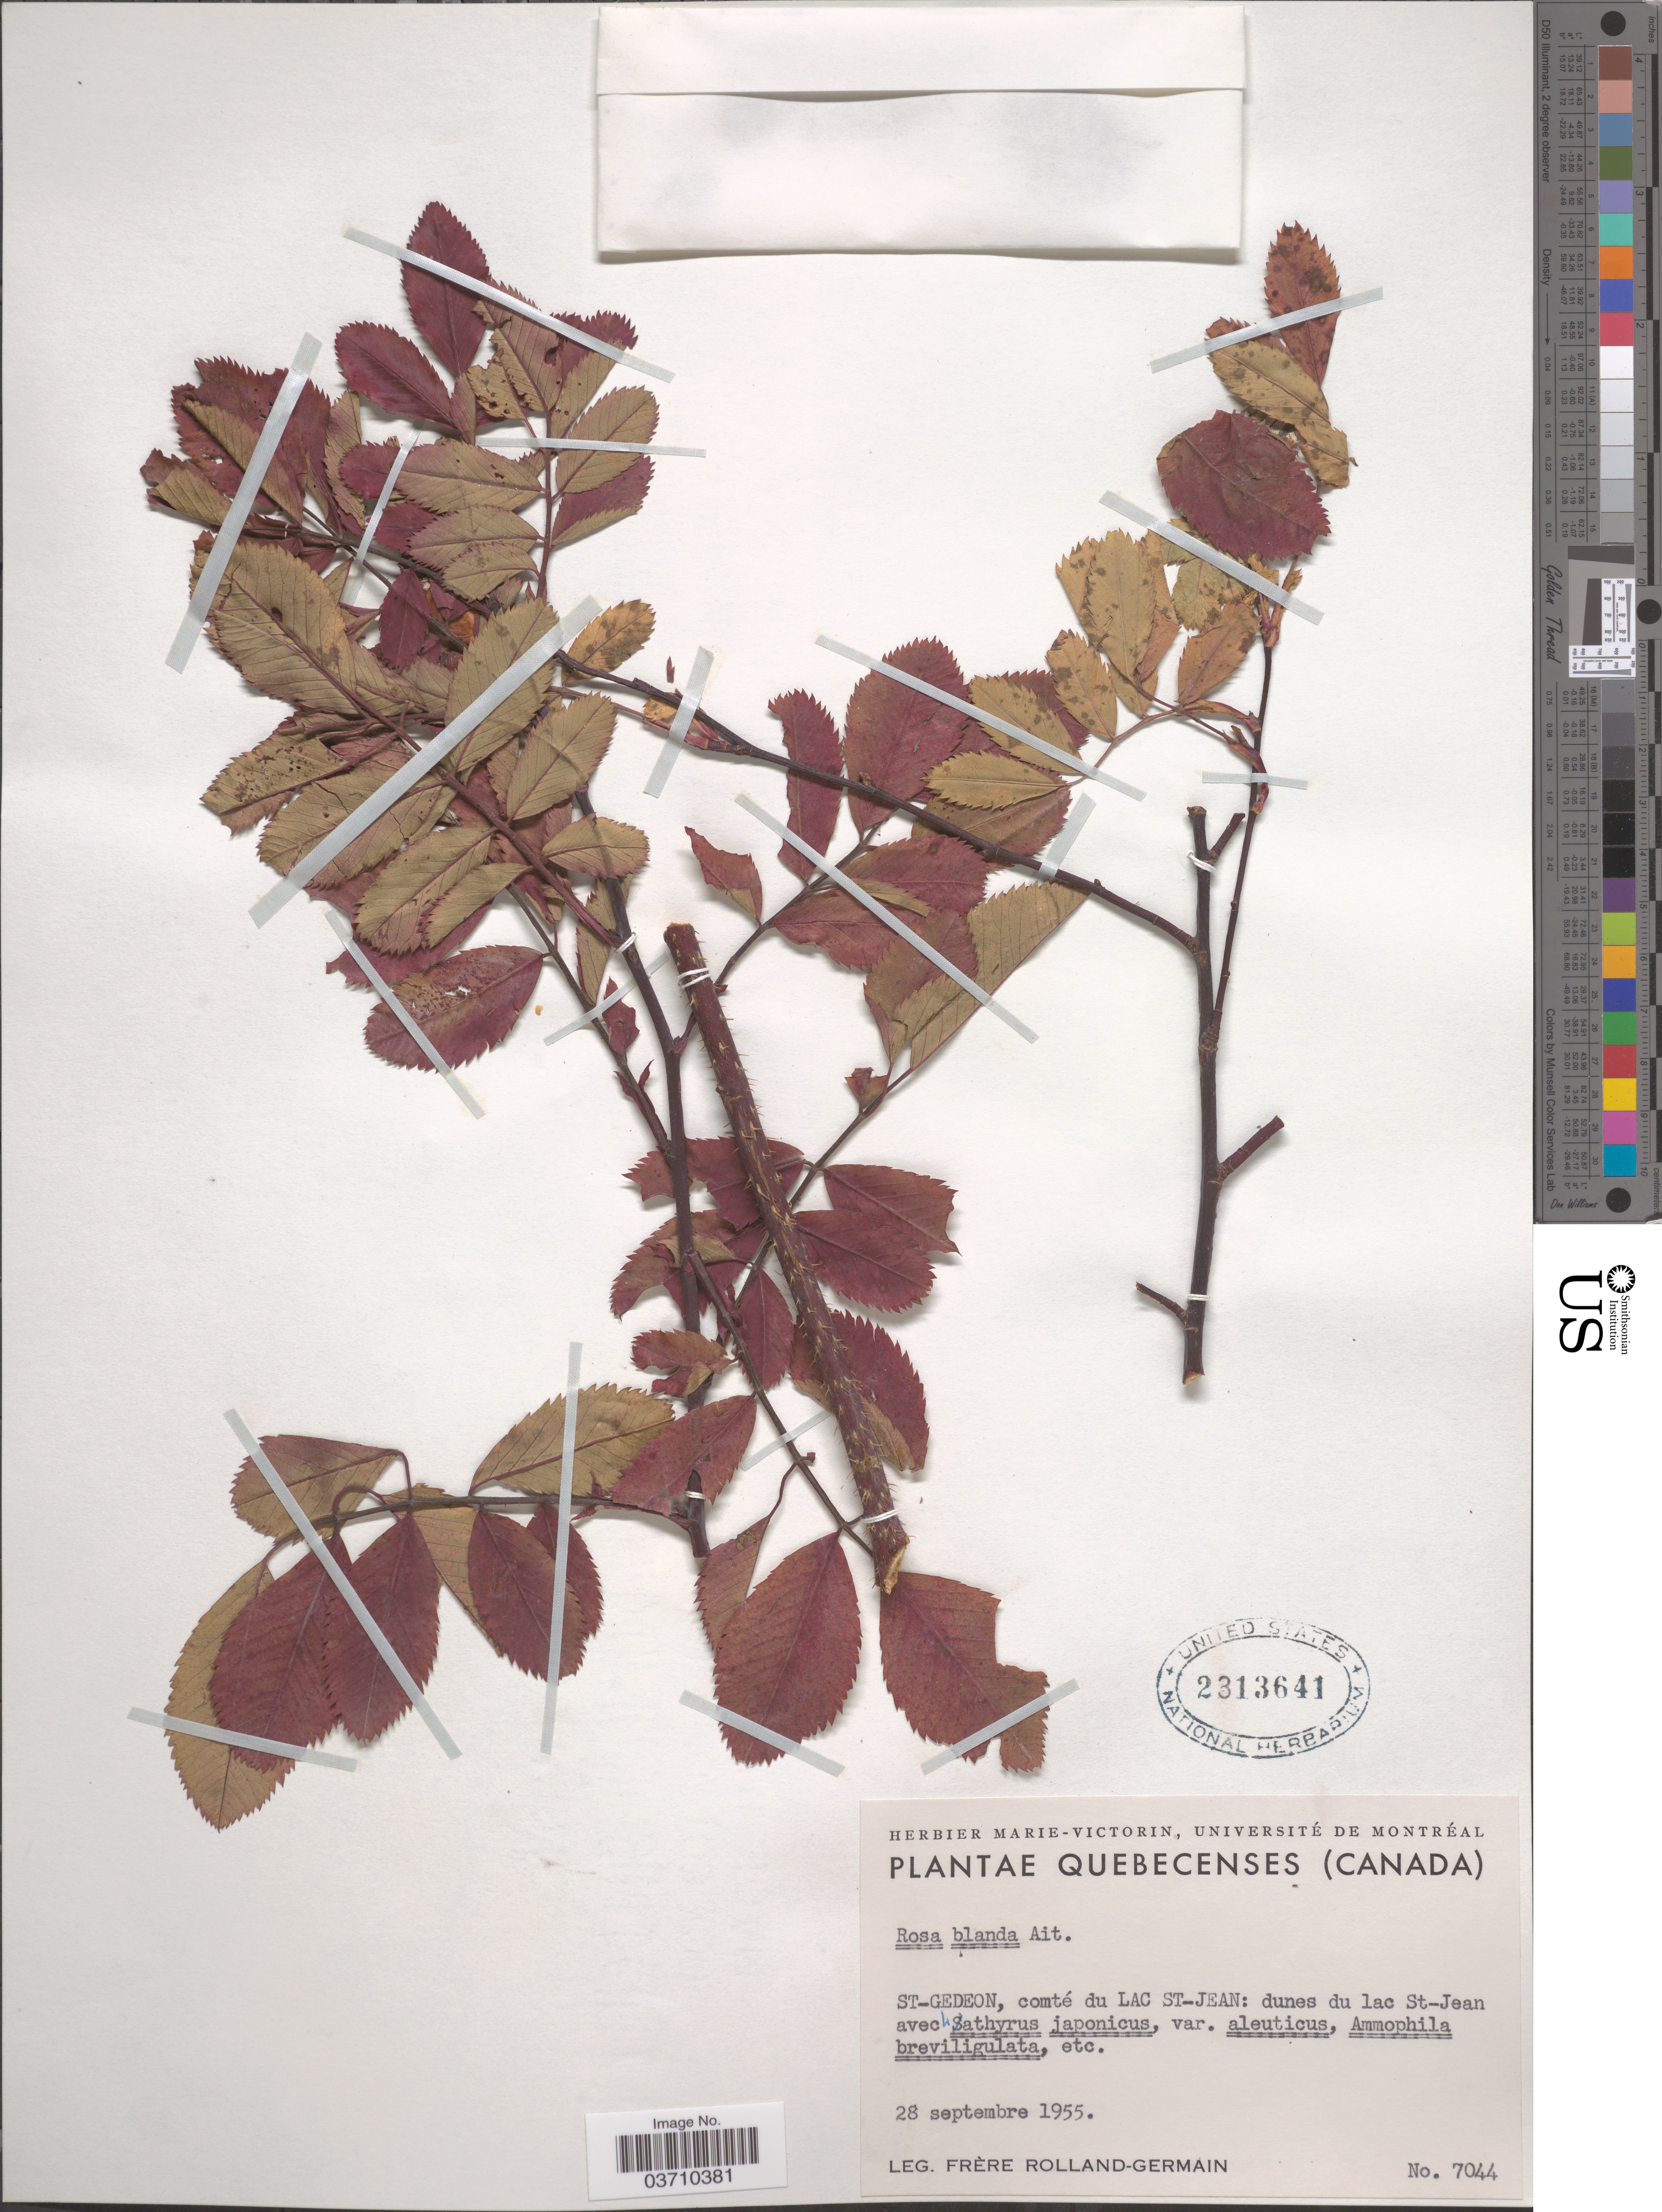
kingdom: Plantae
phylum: Tracheophyta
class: Magnoliopsida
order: Rosales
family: Rosaceae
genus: Rosa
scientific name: Rosa blanda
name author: Aiton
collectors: Rolland-Germain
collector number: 7044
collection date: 1955-09-28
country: Canada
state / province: Quebec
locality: St-Gedeon, comté du Lac St-Jean: dunes du lac St-Jean.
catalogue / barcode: US 2313641